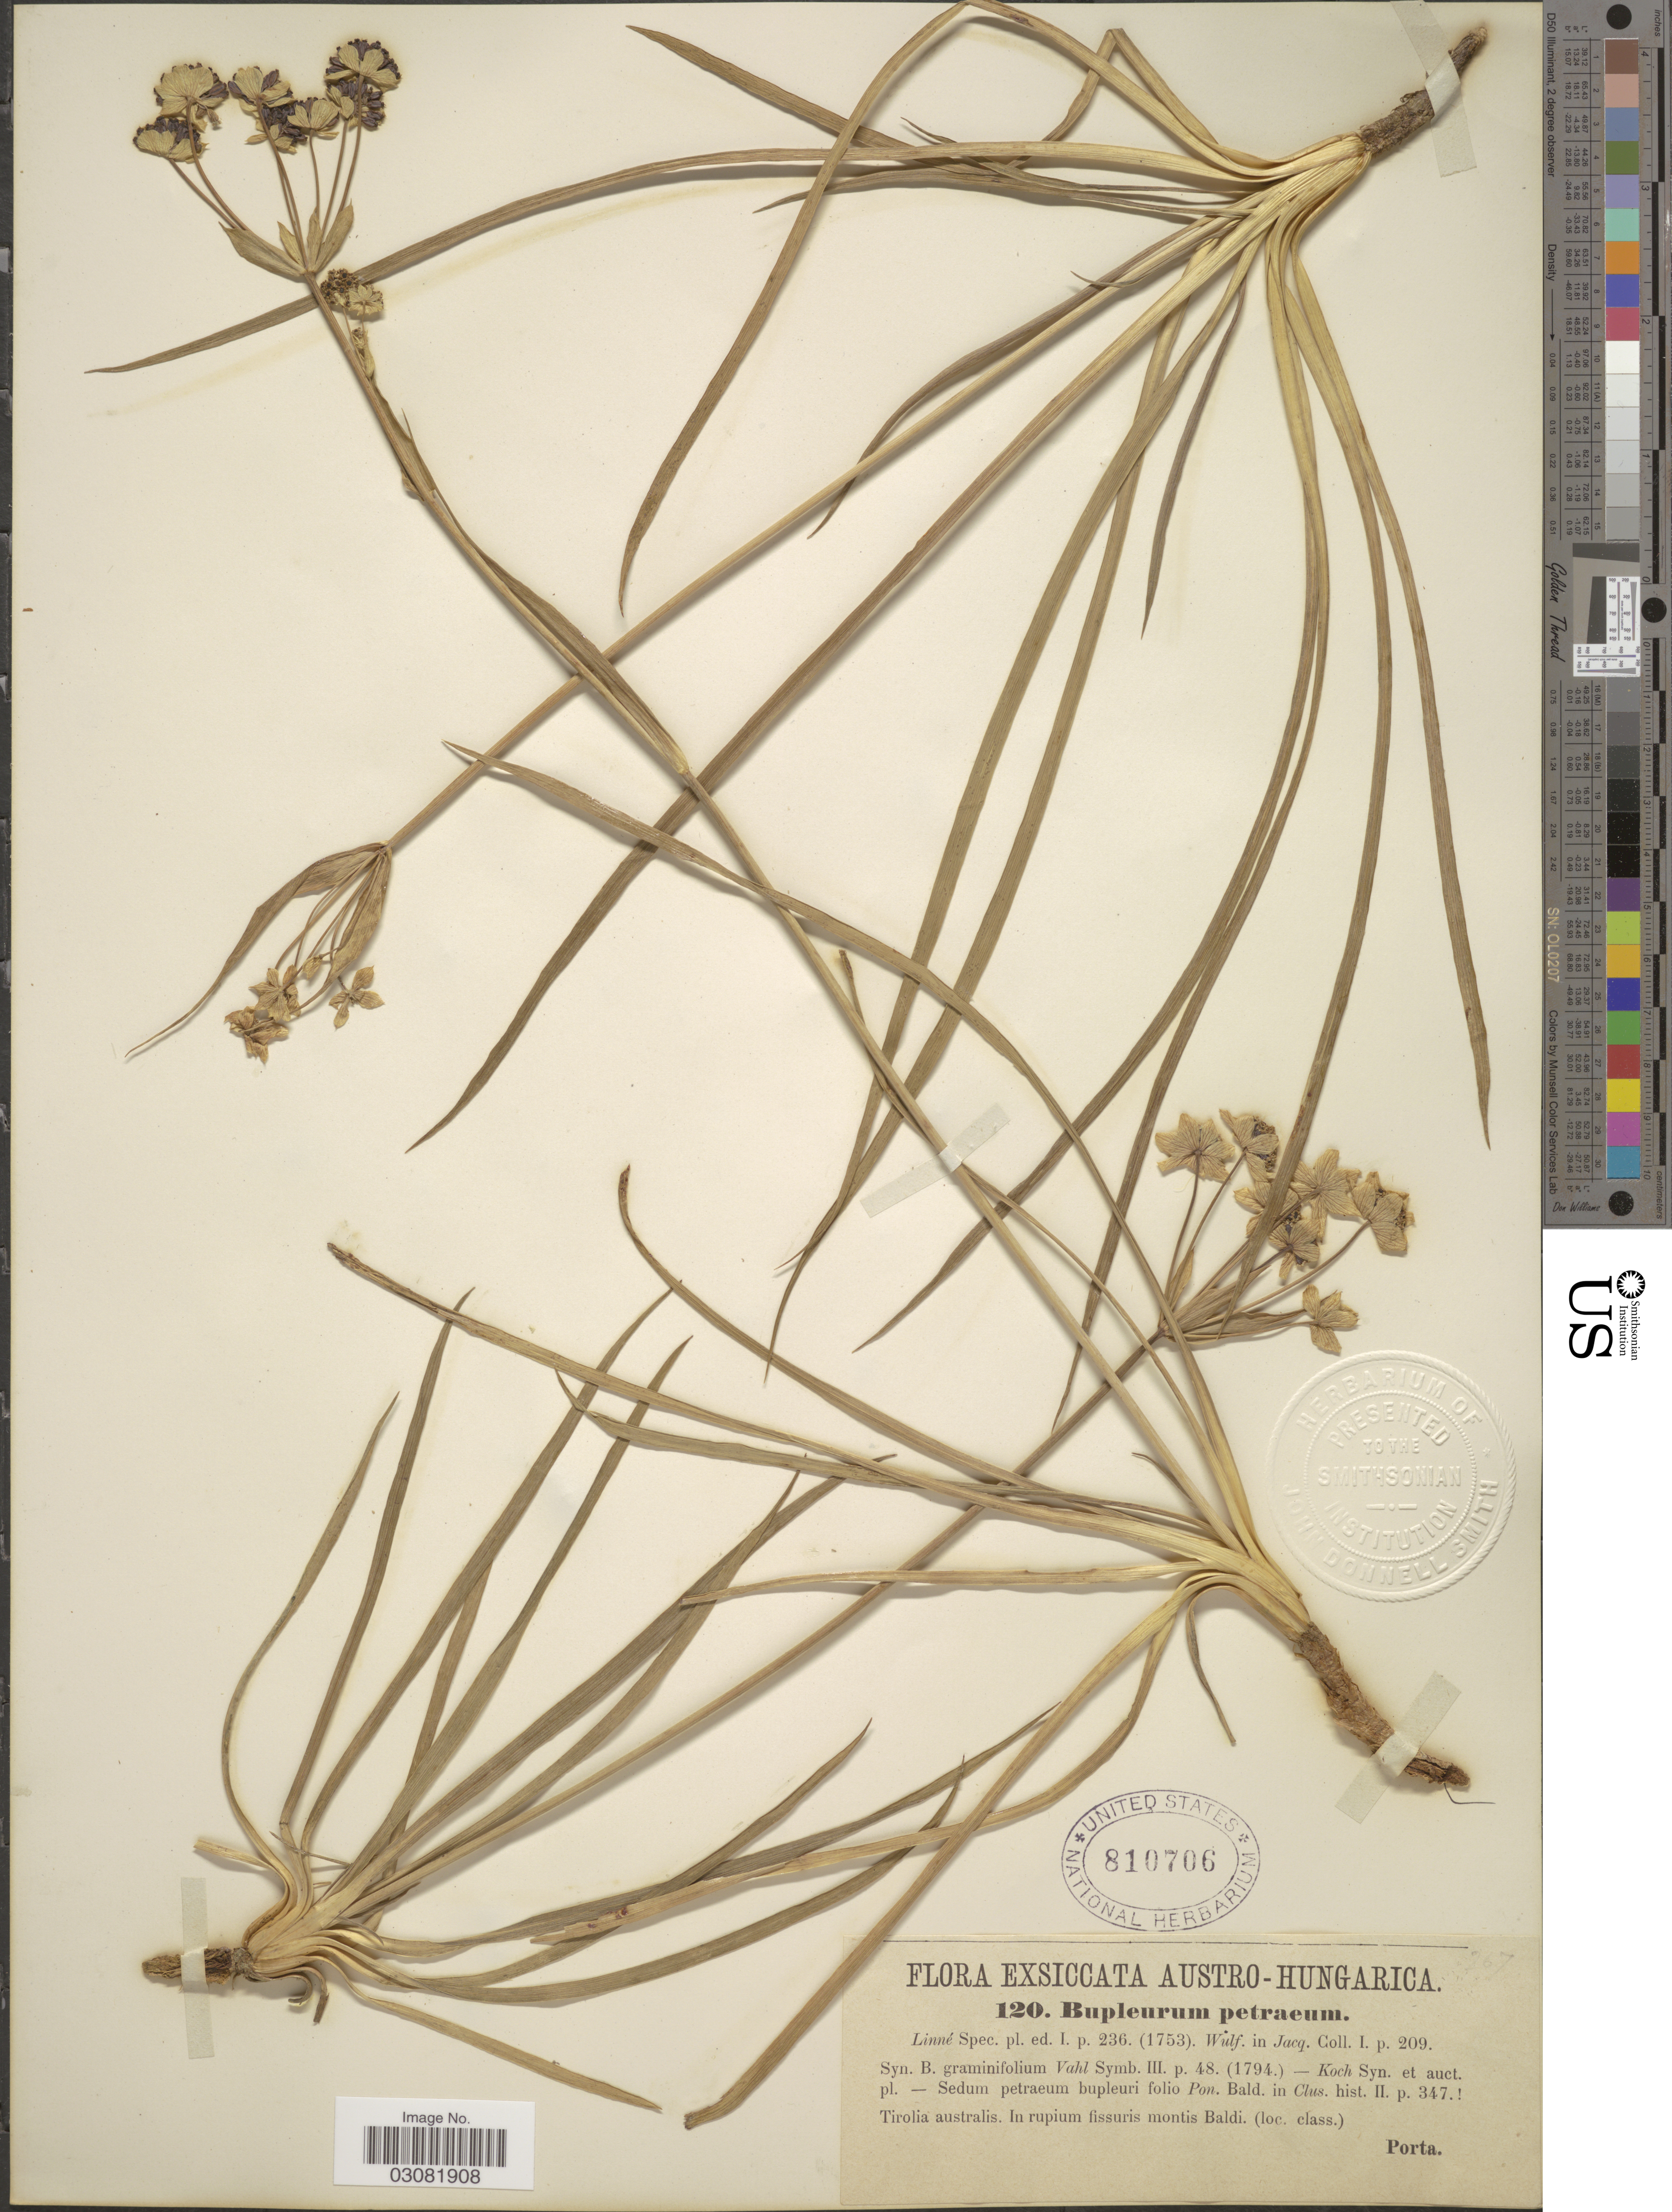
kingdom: Plantae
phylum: Tracheophyta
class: Magnoliopsida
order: Apiales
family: Apiaceae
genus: Bupleurum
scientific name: Bupleurum petraeum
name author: L.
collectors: -- Porta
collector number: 120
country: Italy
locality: Tirolia australis. In rupium fissuris montis Baldi.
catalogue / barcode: US 810706